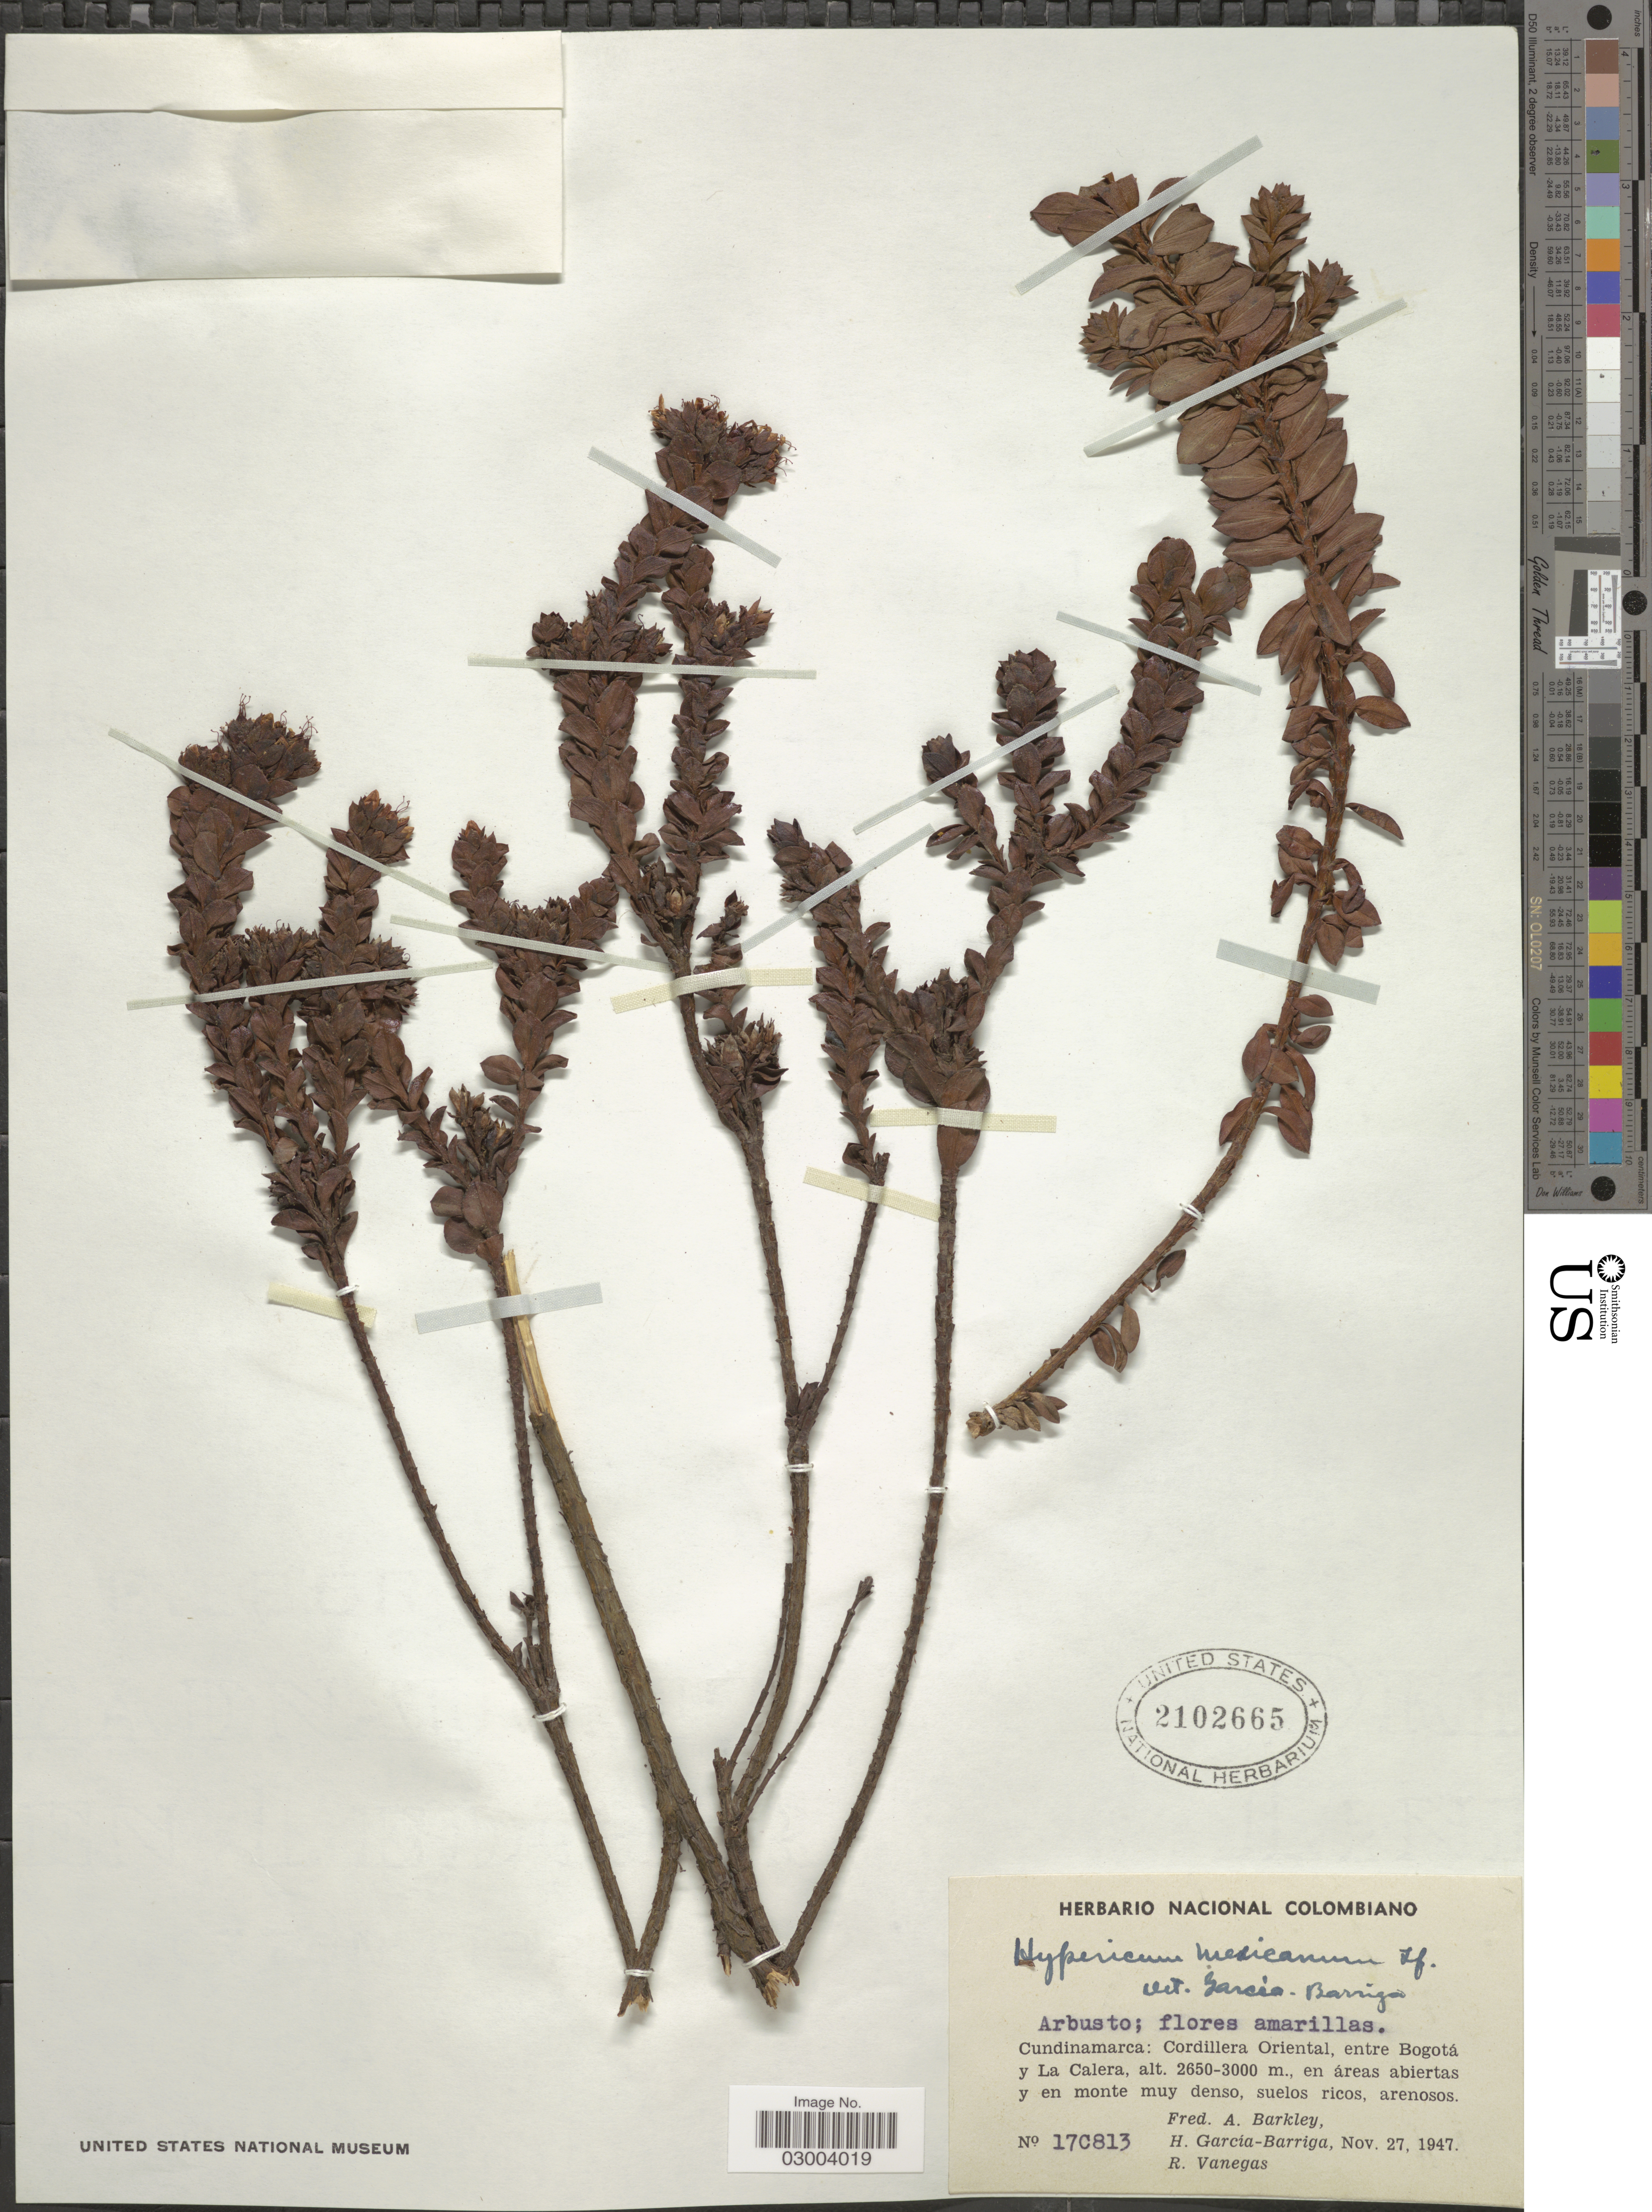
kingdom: Plantae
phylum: Tracheophyta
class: Magnoliopsida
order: Malpighiales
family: Hypericaceae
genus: Hypericum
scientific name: Hypericum mexicanum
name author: L.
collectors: F. A. Barkley, H. García Barriga & R. Vanegas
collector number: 17C813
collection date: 1947-11-27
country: Colombia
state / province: Cundinamarca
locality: Cordillera Oriental, entre Bogotá y La Calera.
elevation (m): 2650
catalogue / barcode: US 2102665